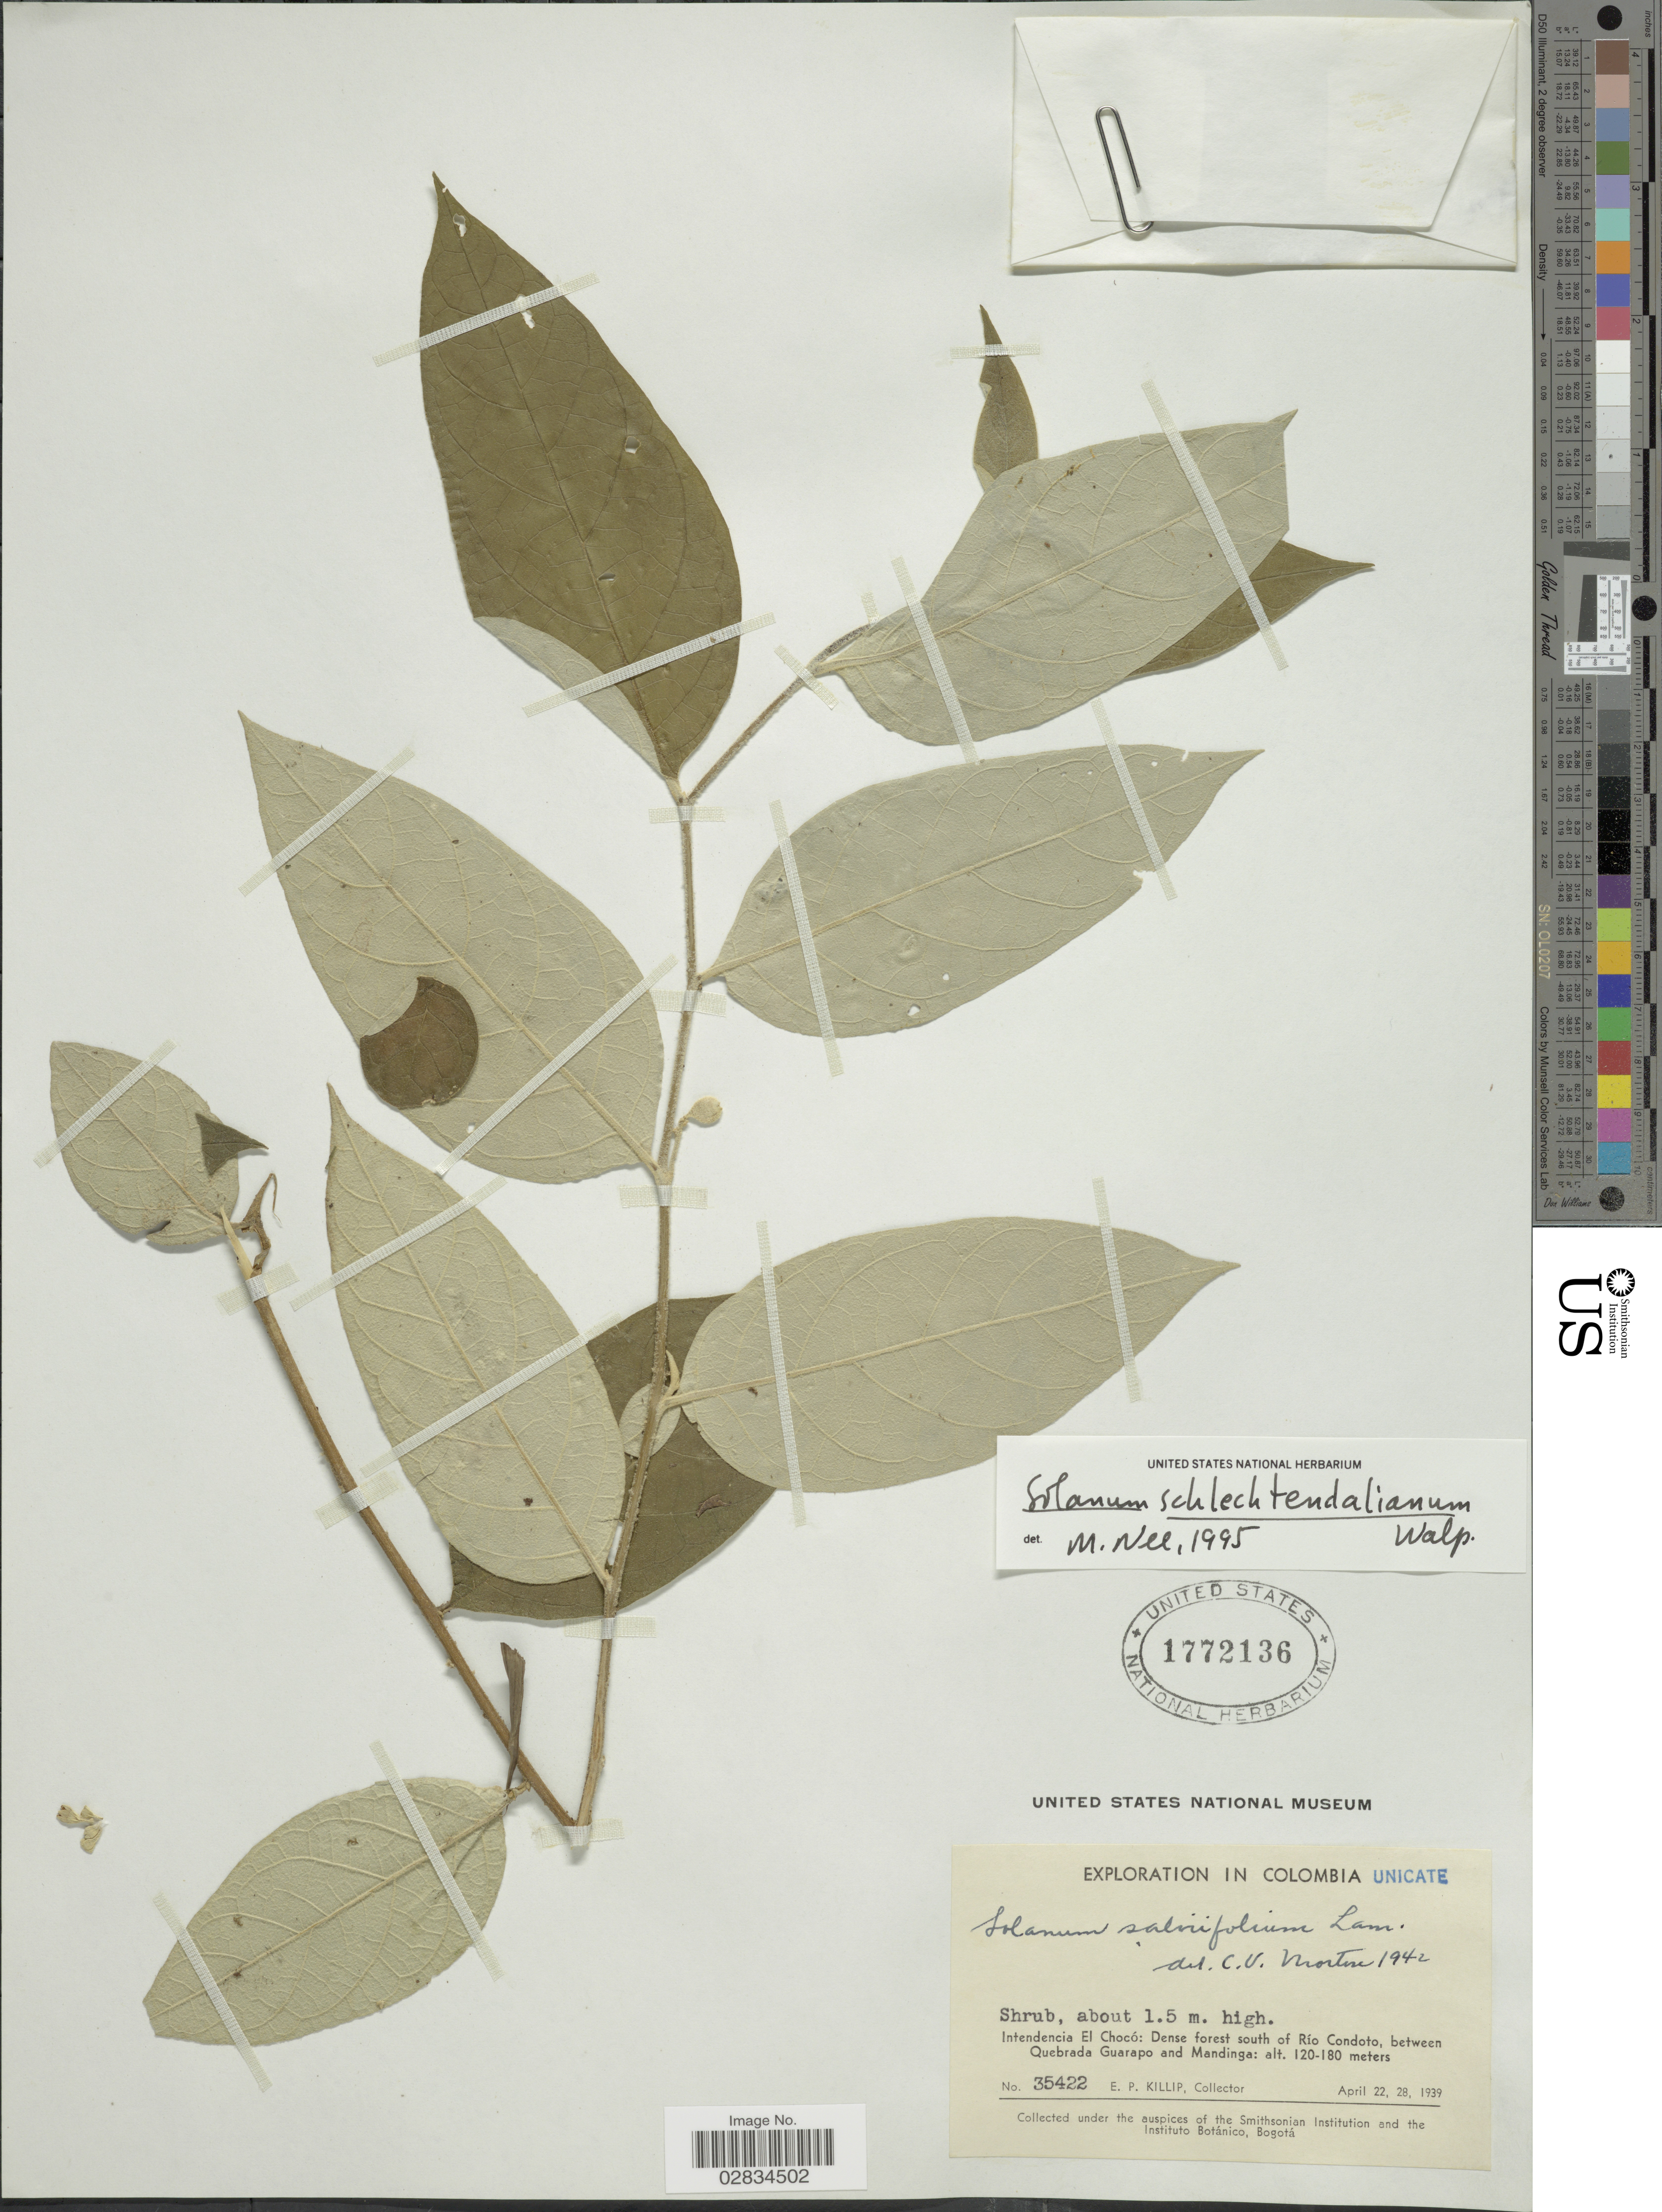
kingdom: Plantae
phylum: Tracheophyta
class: Magnoliopsida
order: Solanales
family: Solanaceae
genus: Solanum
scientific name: Solanum schlechtendalianum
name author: Walp.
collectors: E. P. Killip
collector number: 35422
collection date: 1939-04-22/1939-04-28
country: Colombia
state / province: Chocó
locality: Intendencia El Chocó: Dense forest south of Río Condoto, between Quebrada Guarapo and Mandinga.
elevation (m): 120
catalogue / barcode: US 1772136